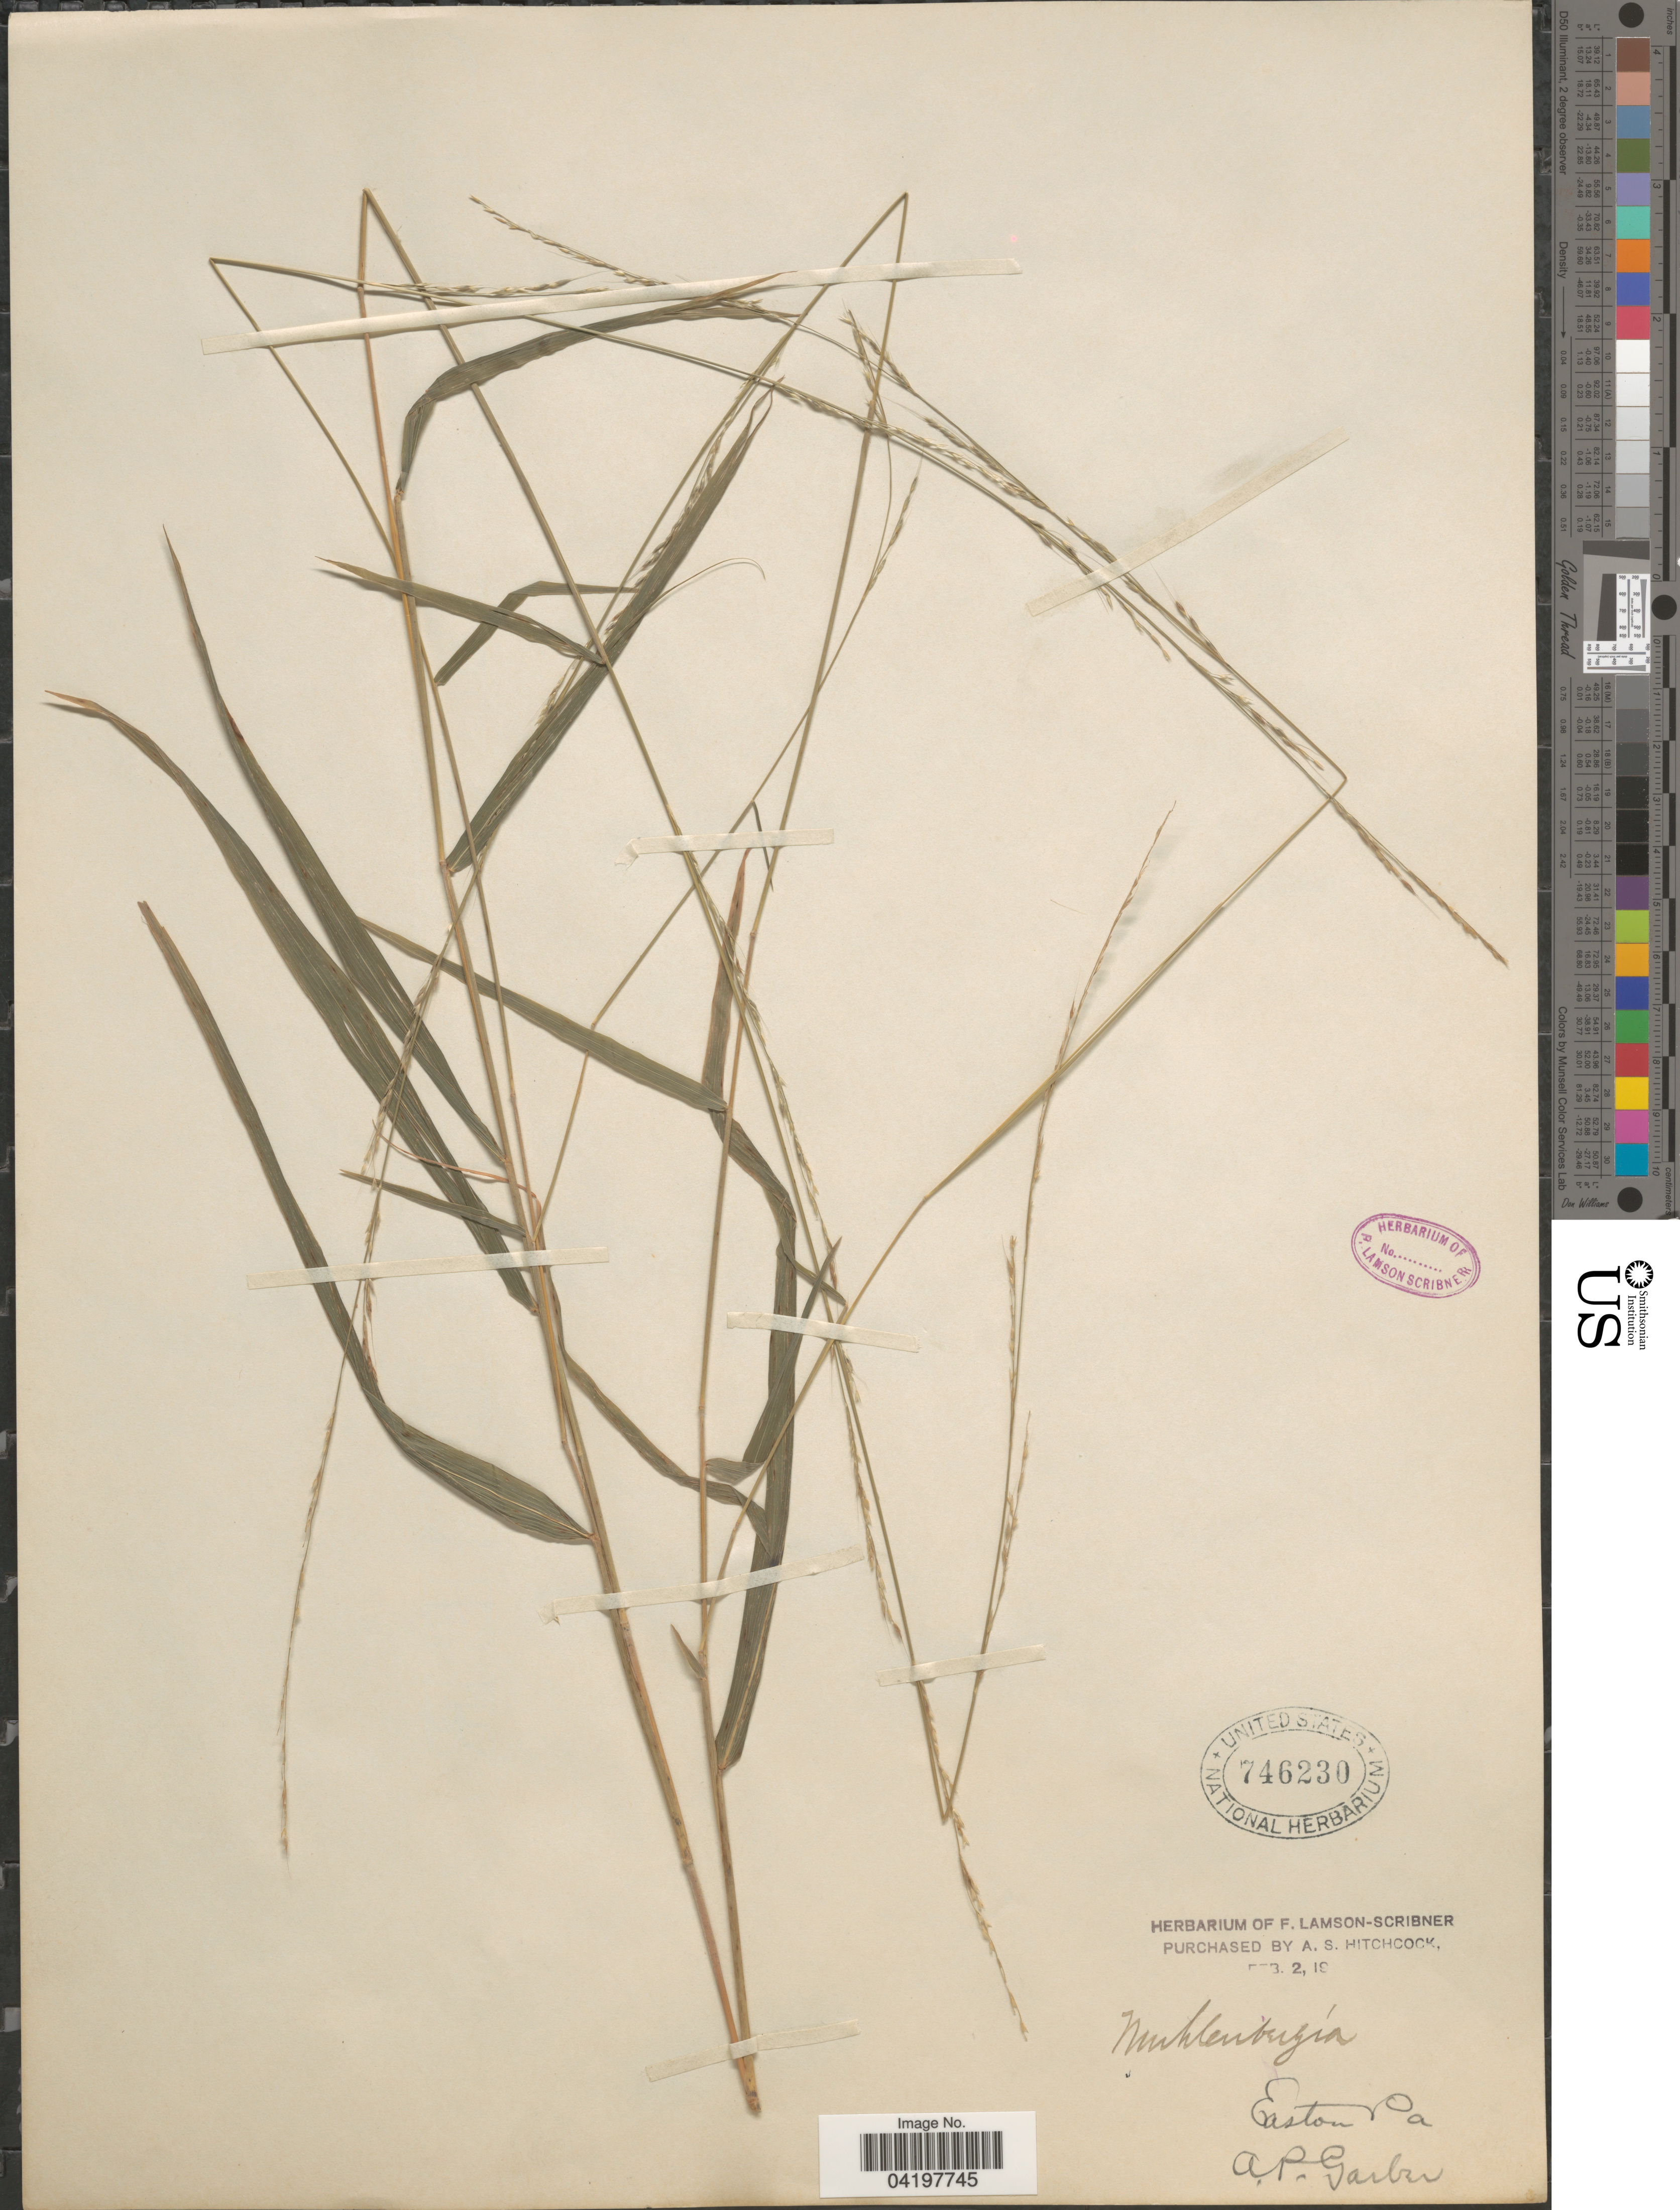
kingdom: Plantae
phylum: Tracheophyta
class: Liliopsida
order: Poales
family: Poaceae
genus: Muhlenbergia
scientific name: Muhlenbergia tenuiflora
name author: (Willd.) Britton, Stearns & Poggenb.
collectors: A. P. Garber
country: United States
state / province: Pennsylvania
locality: Easton.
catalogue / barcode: US 746230